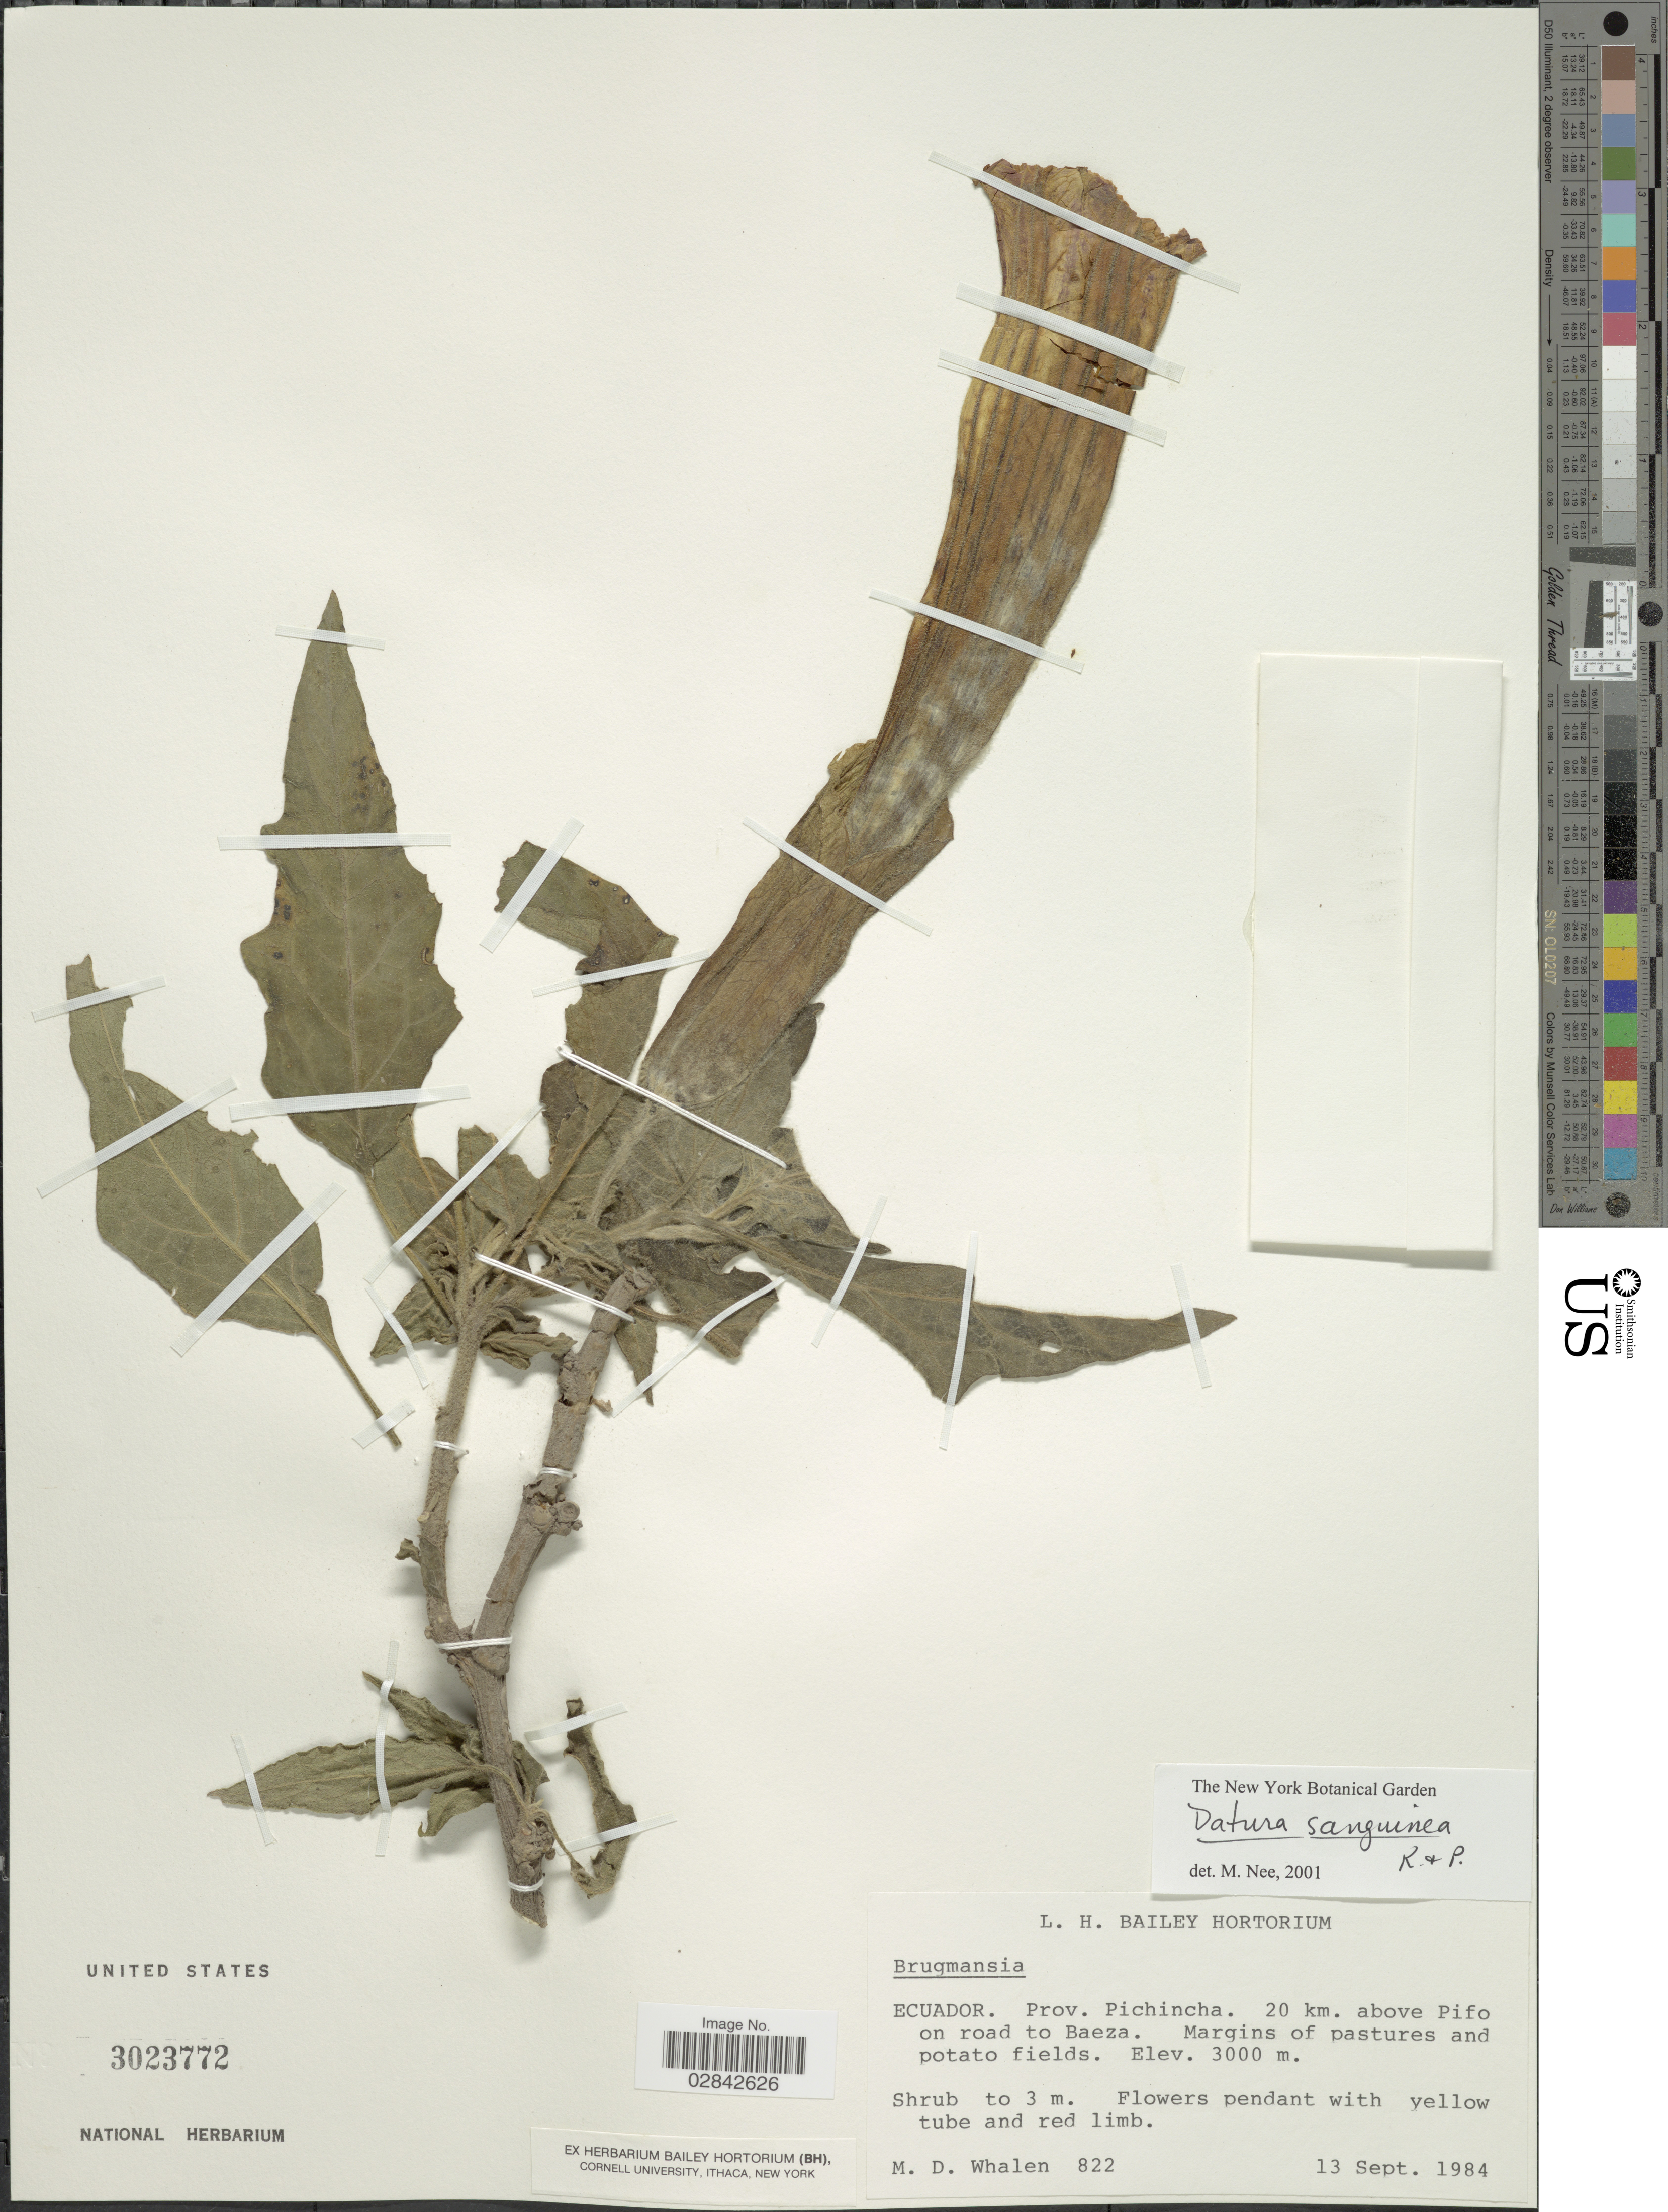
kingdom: Plantae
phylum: Tracheophyta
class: Magnoliopsida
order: Solanales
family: Solanaceae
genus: Brugmansia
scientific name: Brugmansia sanguinea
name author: (Ruiz & Pav.) D. Don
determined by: (US) Smithsonian Institution - National Museum of Natural History - Department of Botany (UNITED STATES)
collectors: M. Whalen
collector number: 822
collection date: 1984-09-13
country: Ecuador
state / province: Pichincha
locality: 20 km. above Pifo on road to Baeza. Margins of pastures and potato fields.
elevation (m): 3000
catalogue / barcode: US 3023772